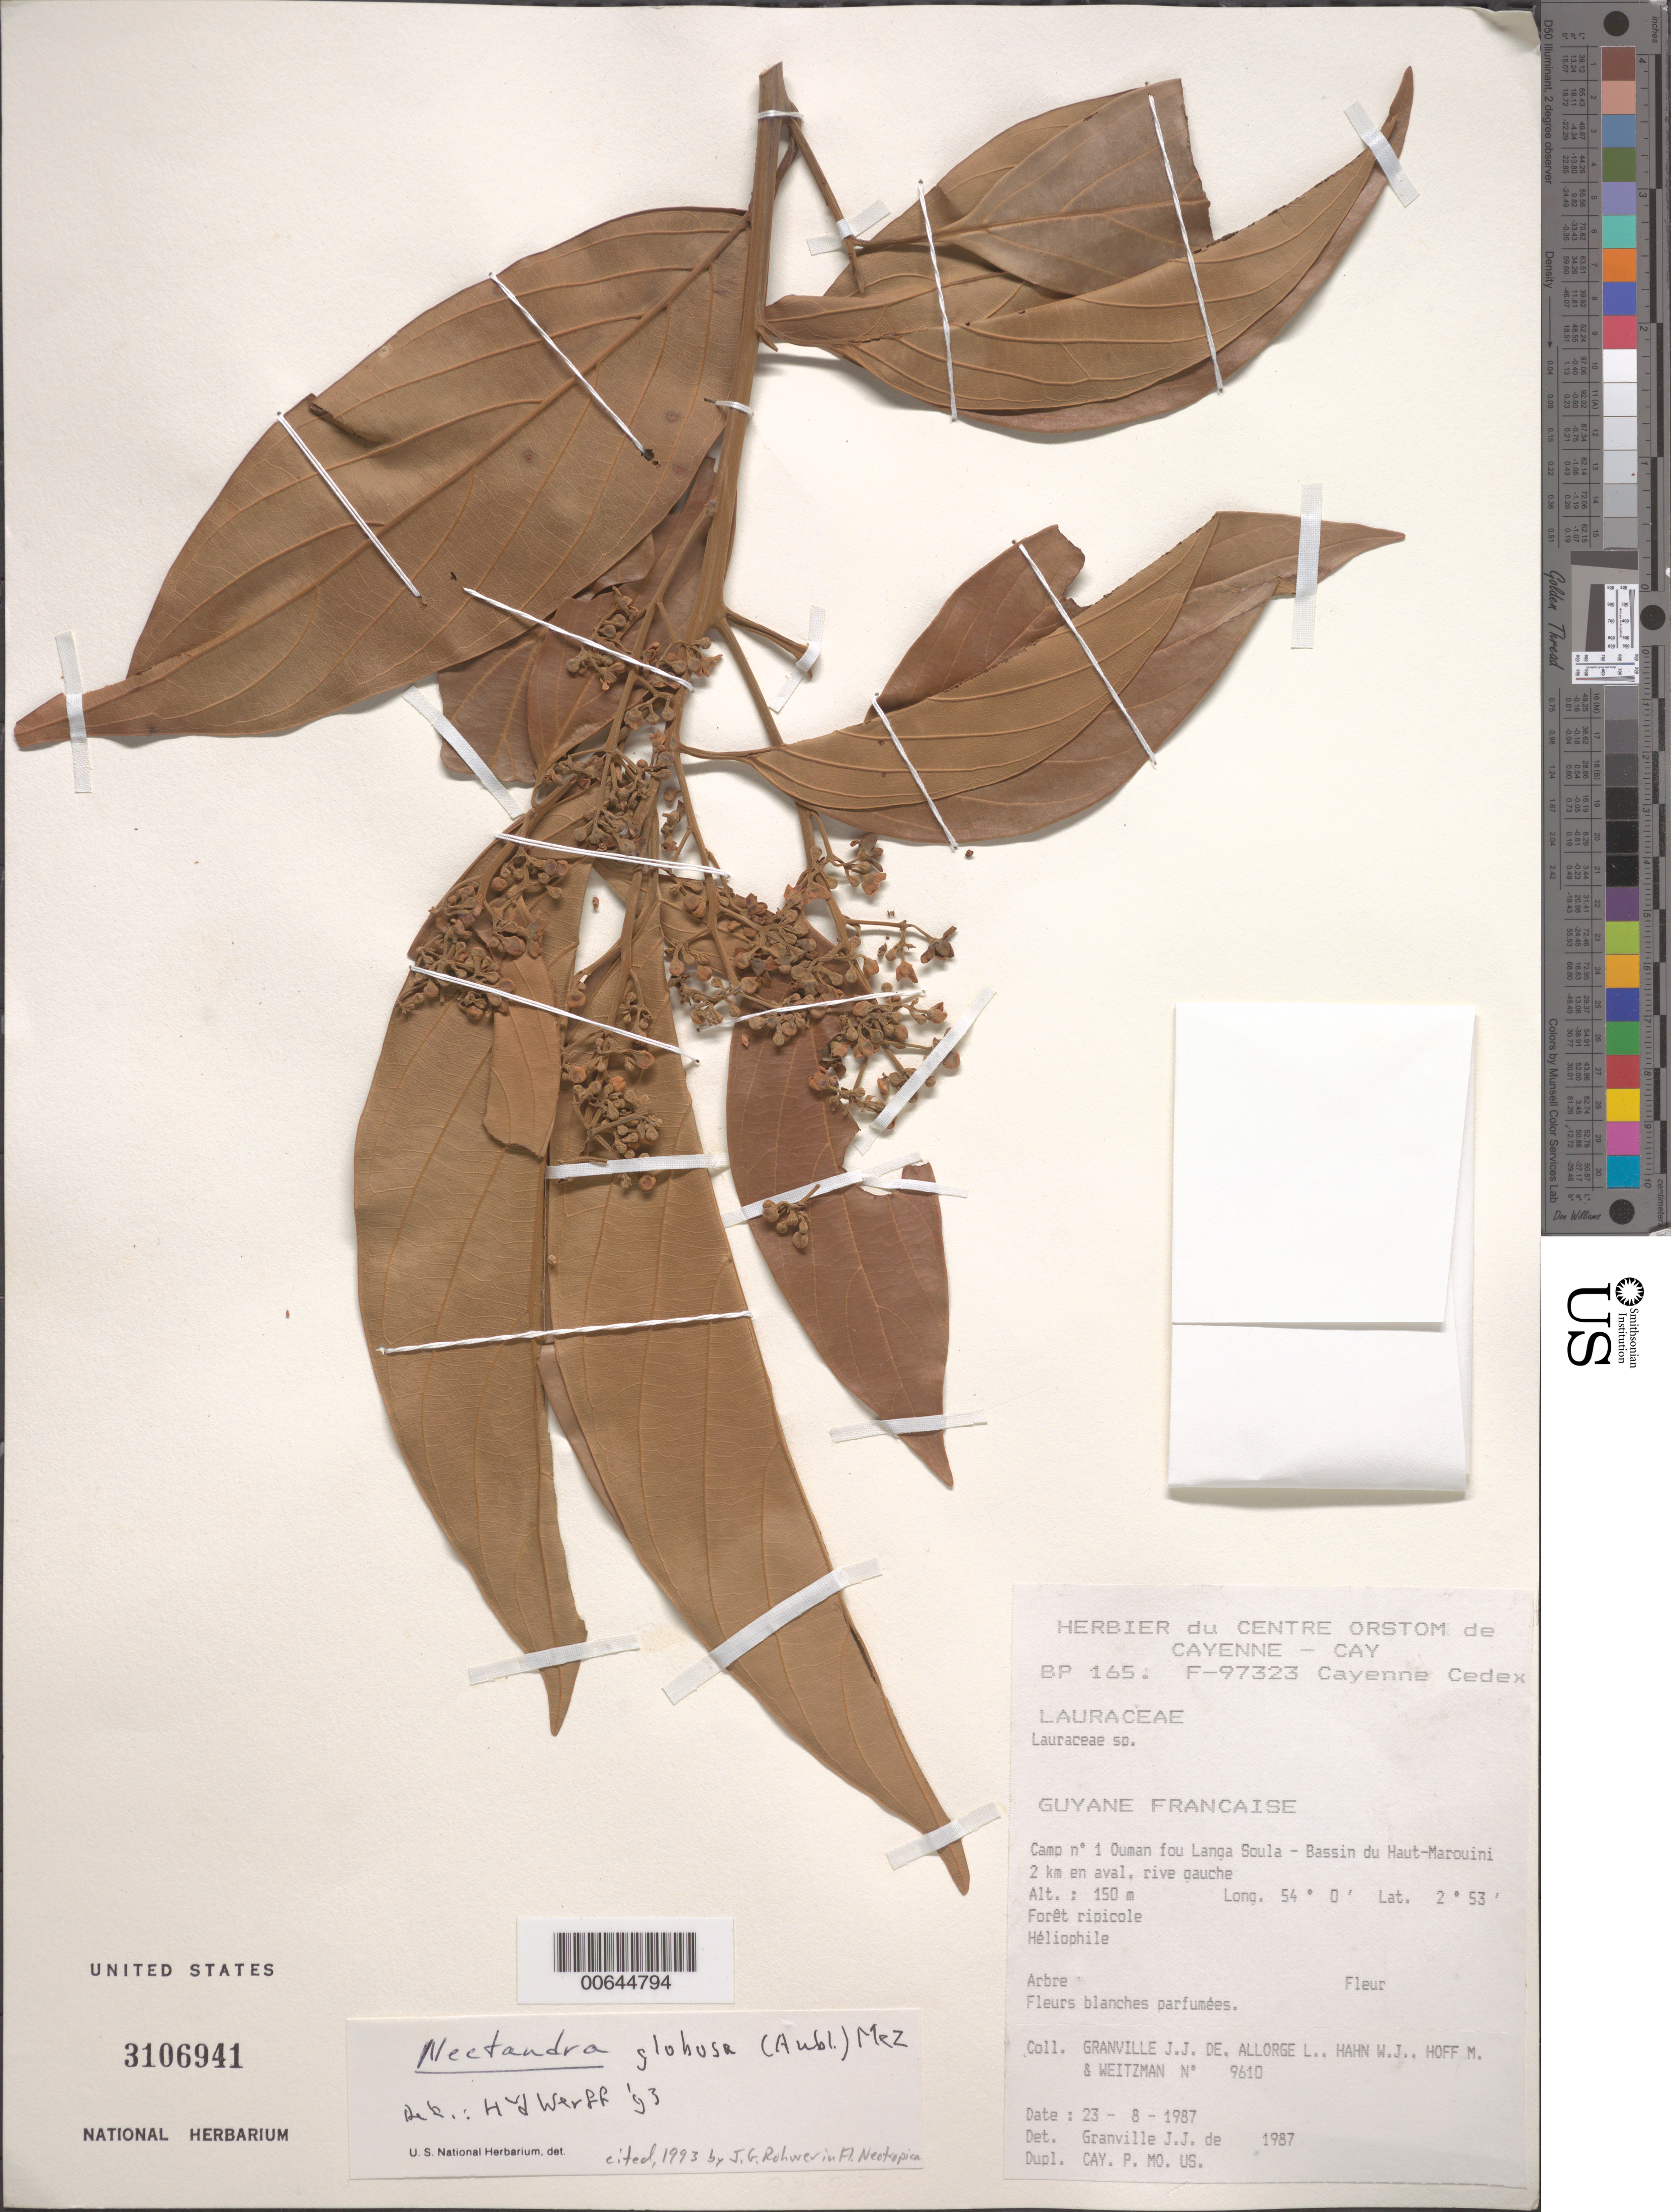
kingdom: Plantae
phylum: Tracheophyta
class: Magnoliopsida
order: Laurales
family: Lauraceae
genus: Nectandra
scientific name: Nectandra globosa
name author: (Aubl.) Mez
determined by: van der Werff, H., (MO), Missouri Botanical Garden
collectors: J.-J. de Granville, L. Allorge, W. J. Hahn, M. Hoff & A. L. Weitzman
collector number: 9610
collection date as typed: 23-Aug-87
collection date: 1987-08-23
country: French Guiana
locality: Ouman fou Langa Soula, Camp #1, Bassin du Haut-Marouini, 2 km en aval, rive gauche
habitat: Forêt ripicole; 2 km en aval, rive gauche. Héliophile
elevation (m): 150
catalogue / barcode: US 3106941